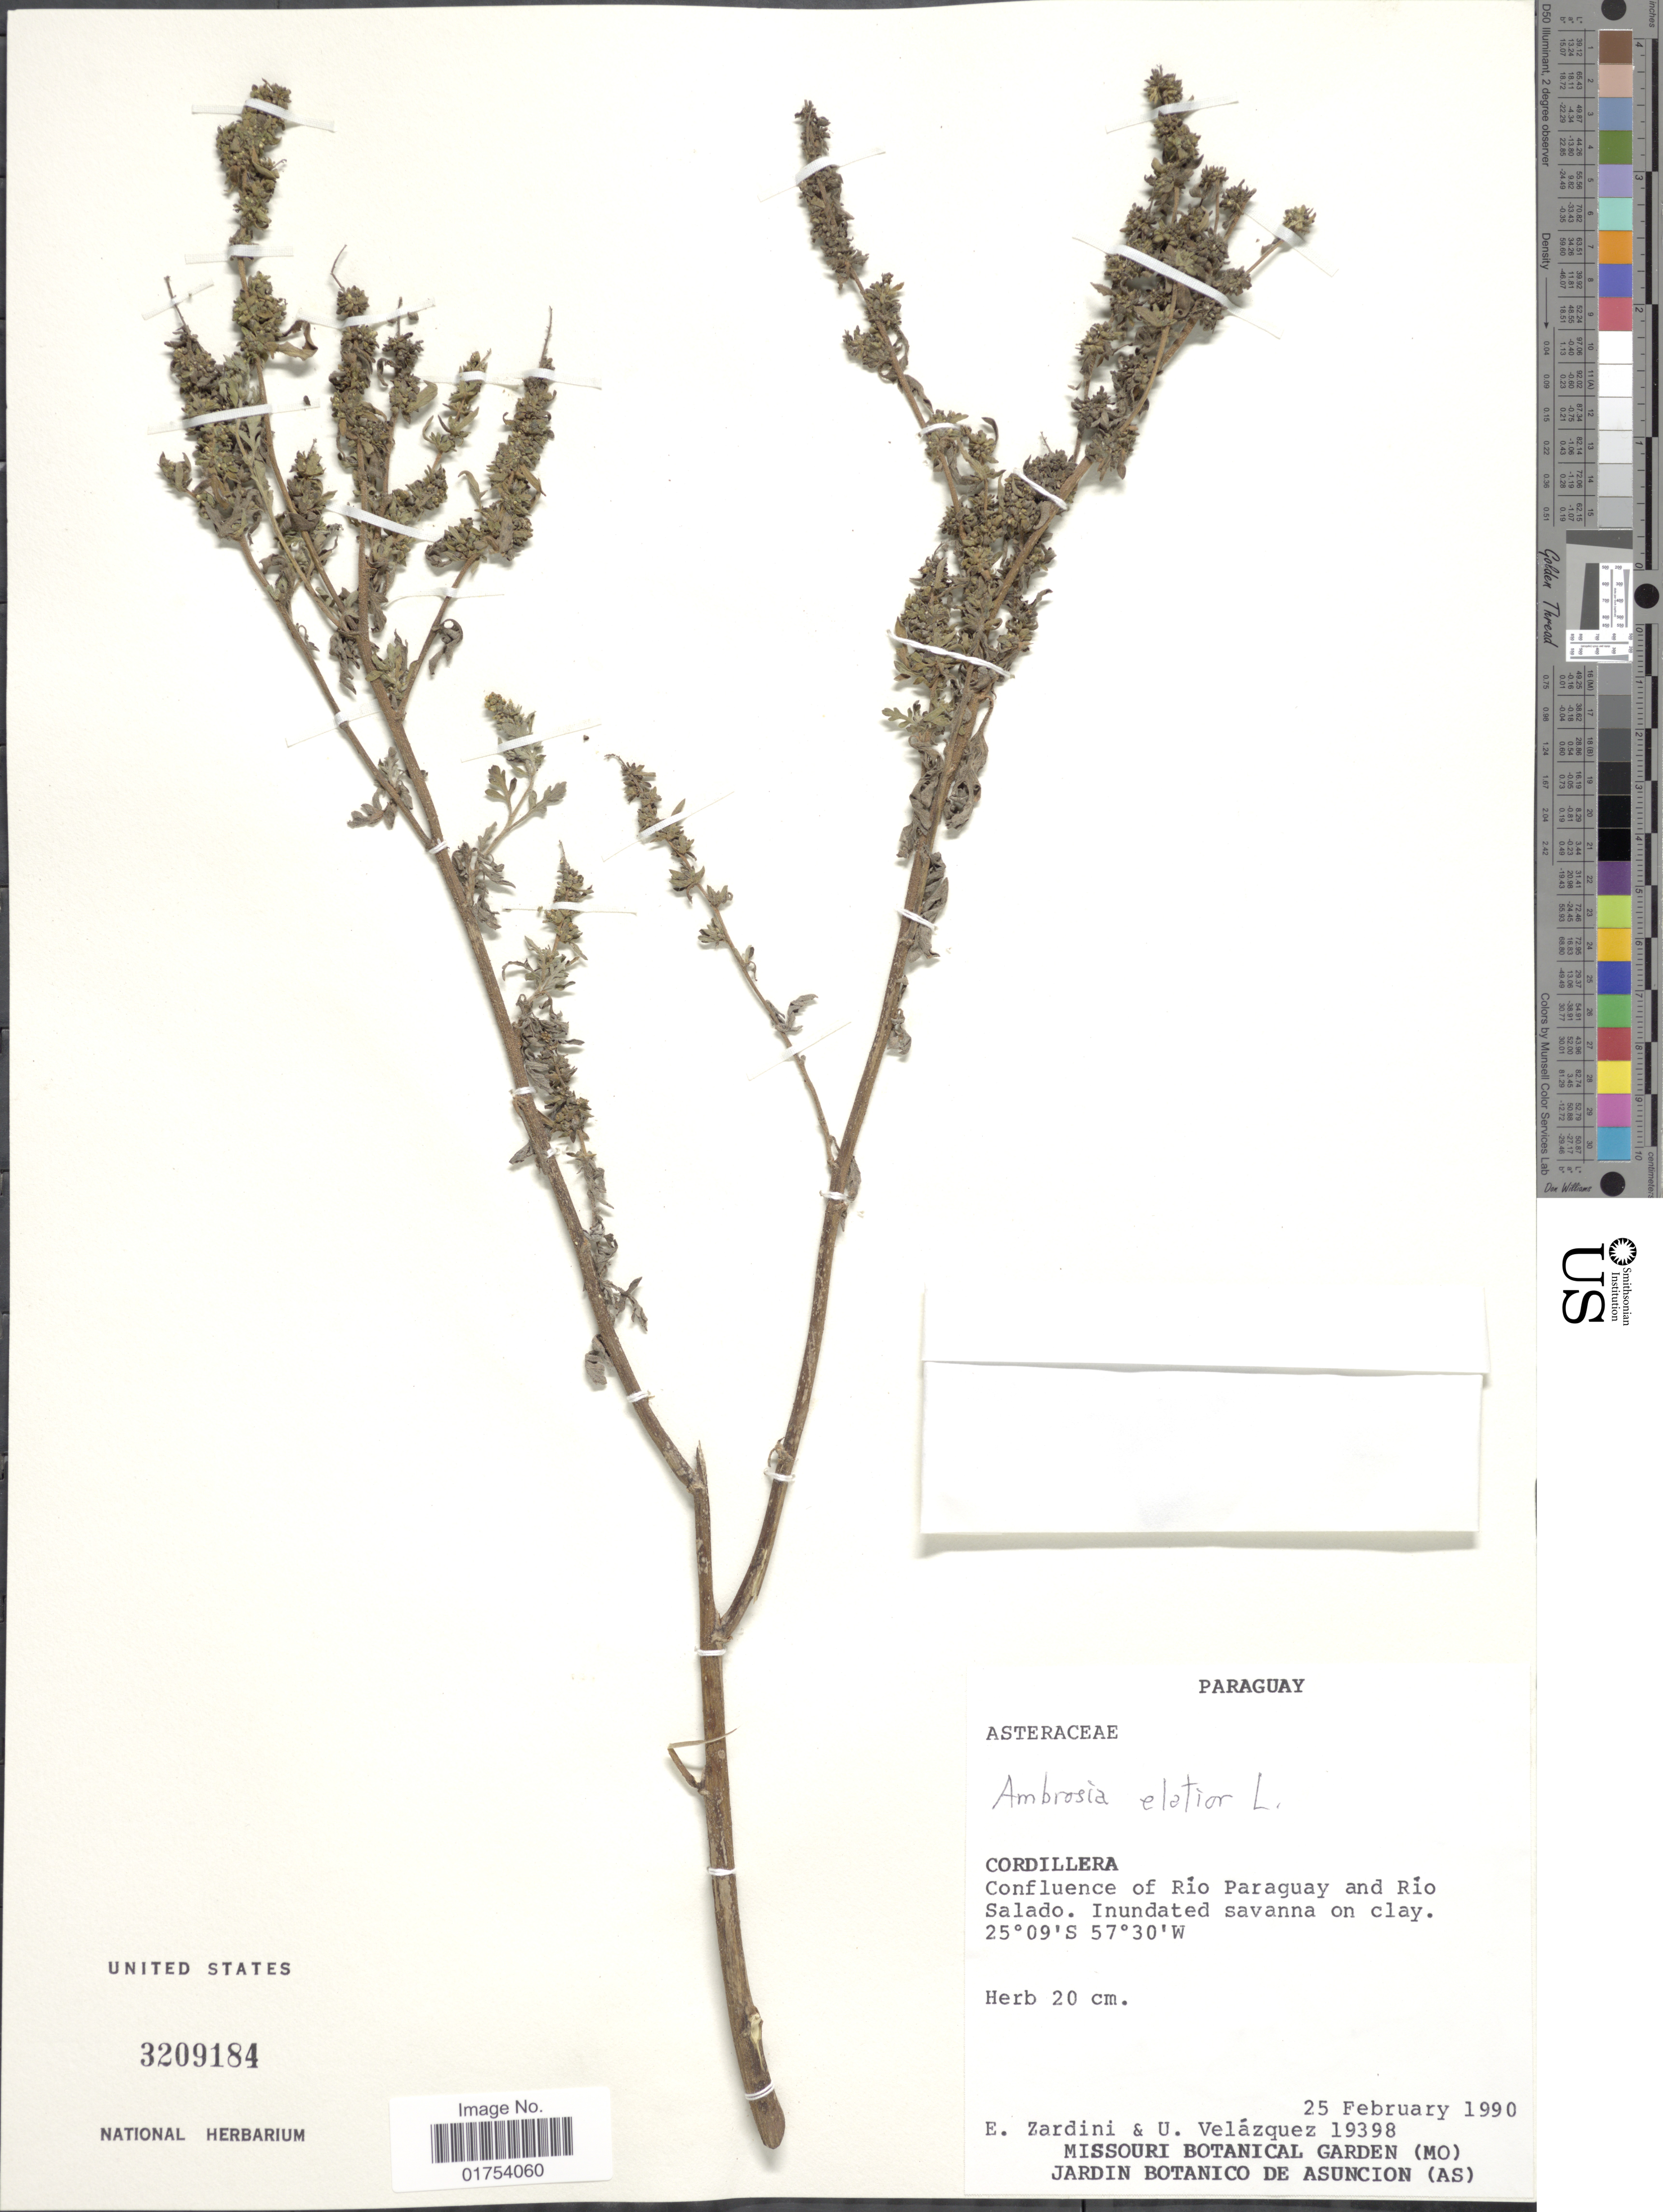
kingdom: Plantae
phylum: Tracheophyta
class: Magnoliopsida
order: Asterales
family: Asteraceae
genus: Ambrosia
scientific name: Ambrosia elatior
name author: L.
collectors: E. M. Zardini & U. Velázquez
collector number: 19398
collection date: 1990-02-25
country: Paraguay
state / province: Cordillera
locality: Confluence of Rio Paraguay and Rio Salado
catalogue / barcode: US 3209184